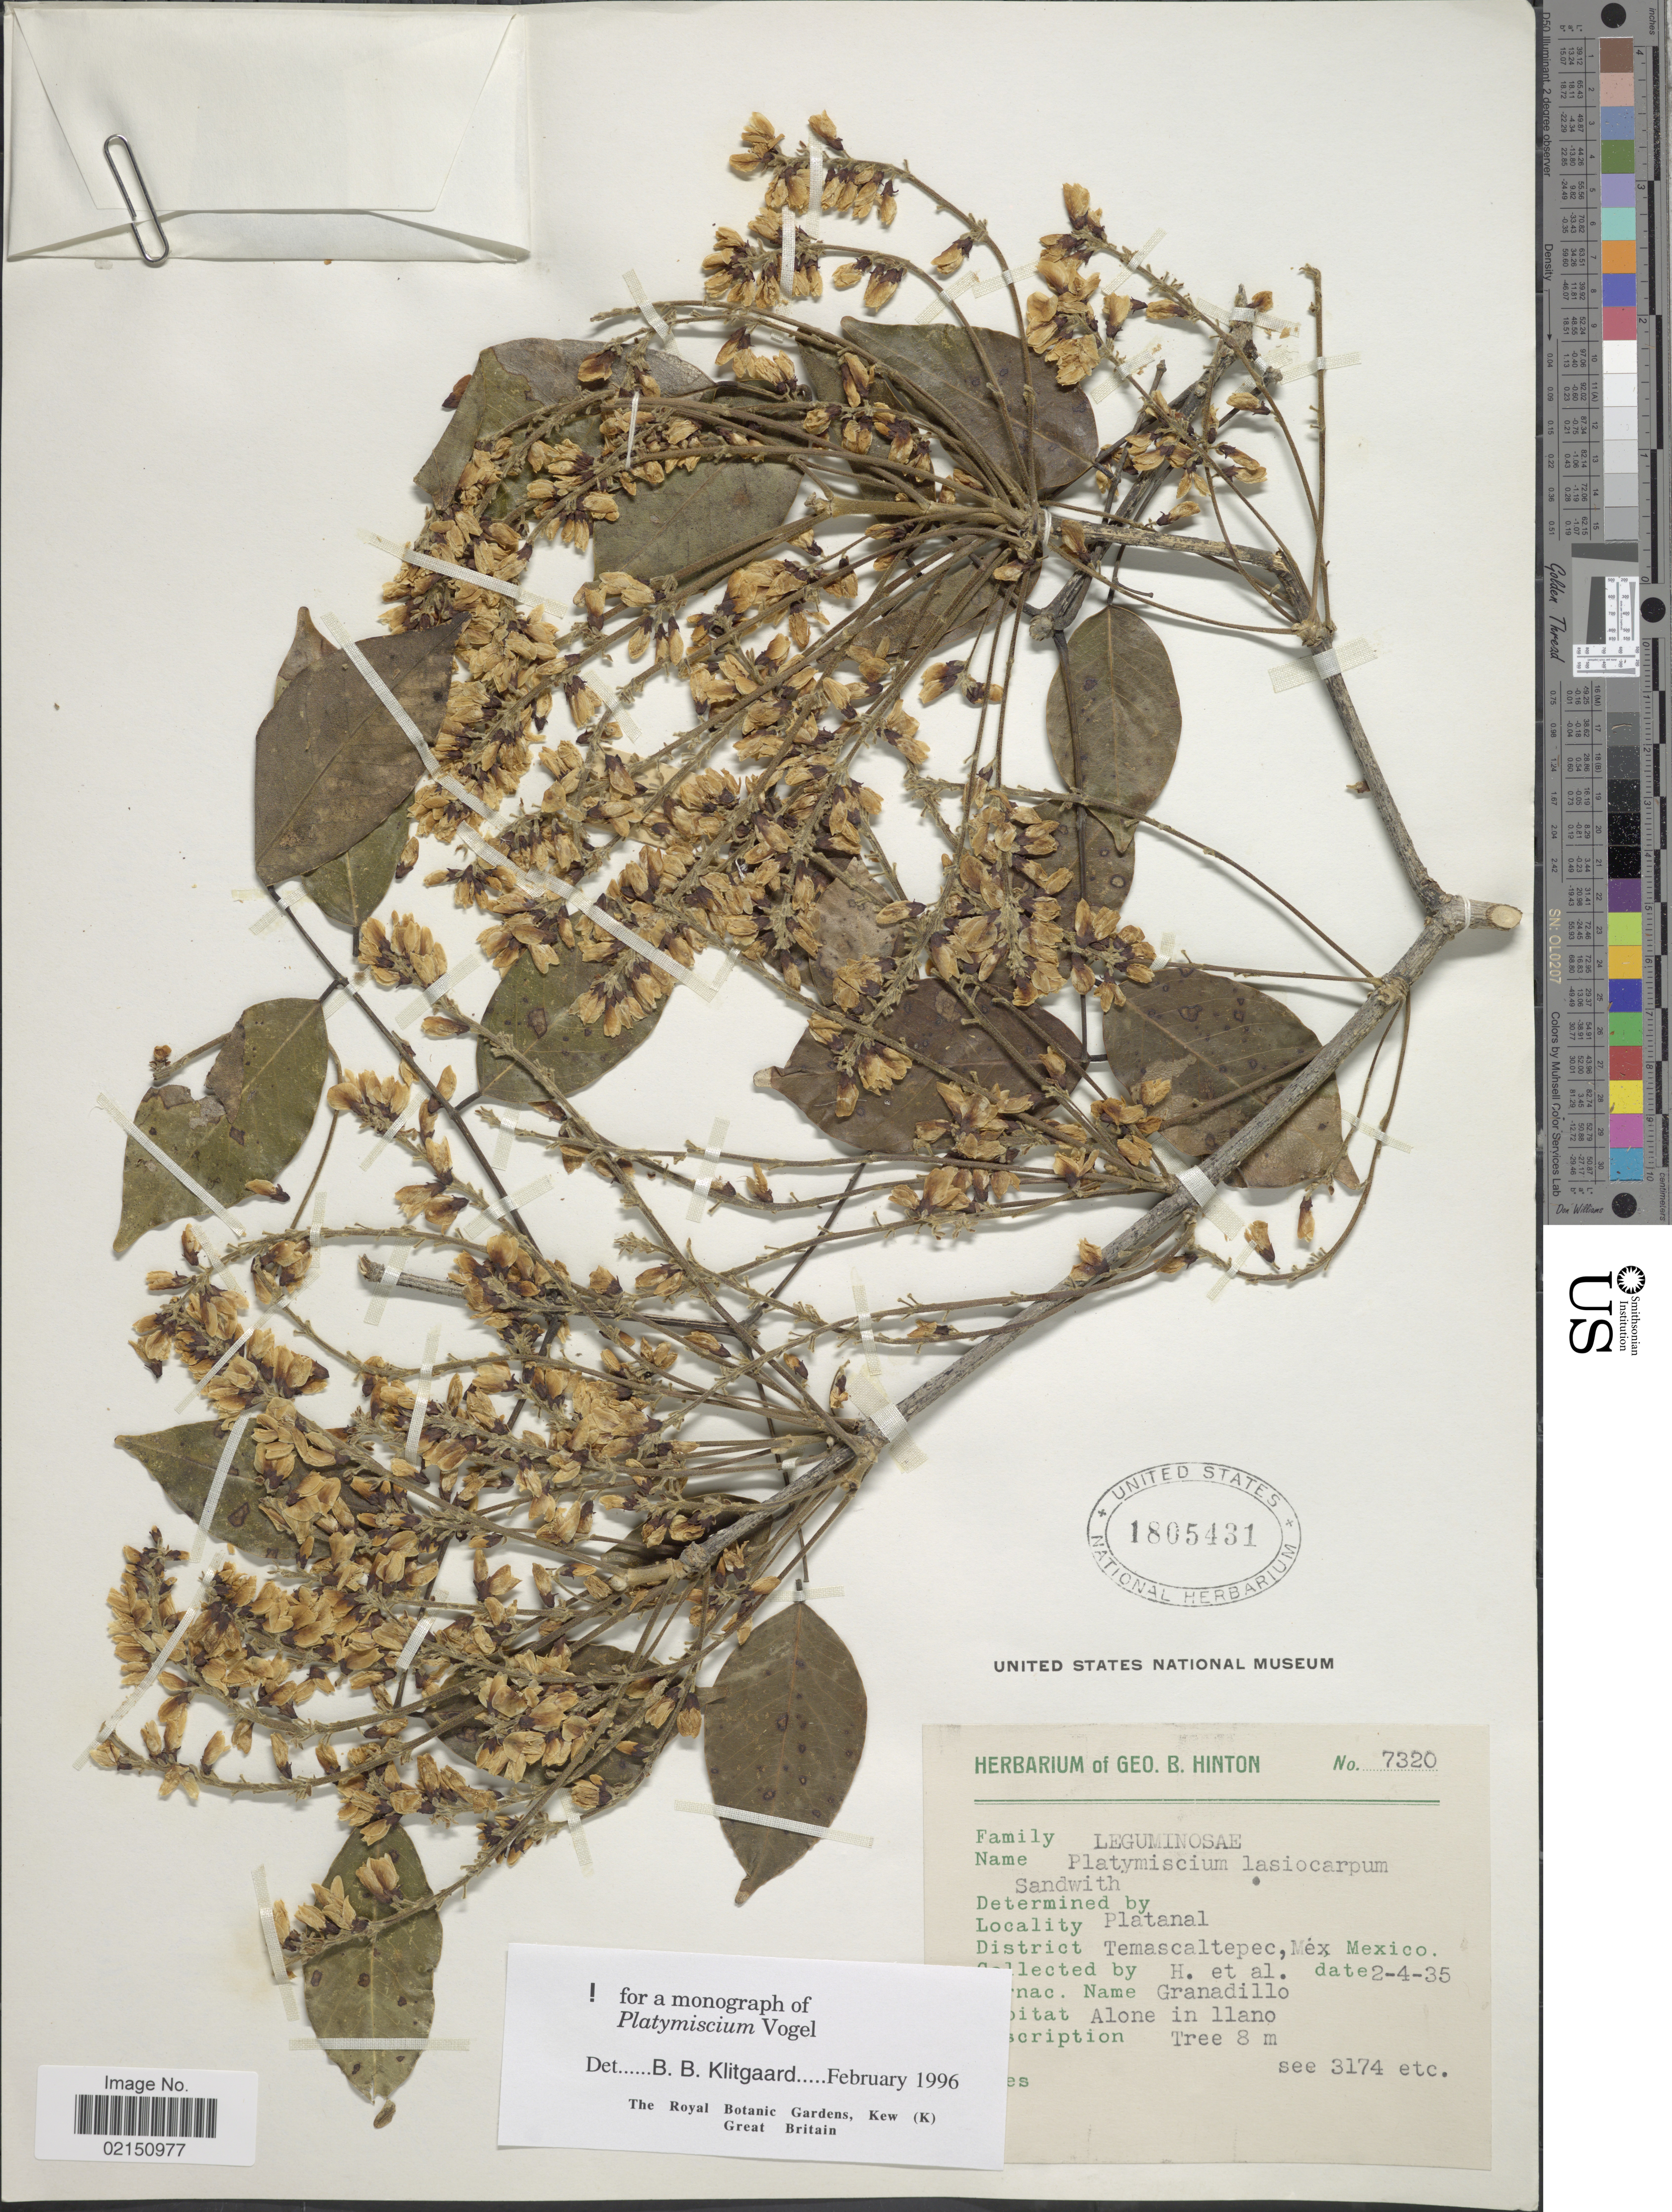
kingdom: Plantae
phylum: Tracheophyta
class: Magnoliopsida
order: Fabales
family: Fabaceae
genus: Platymiscium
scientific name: Platymiscium lasiocarpum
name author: Sandwith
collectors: G. B. Hinton & et al.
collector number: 7320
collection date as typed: Transcribed d/m/y: 4/2/35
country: Mexico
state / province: México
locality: Platanal, District Temascaltepec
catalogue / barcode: US 1805431